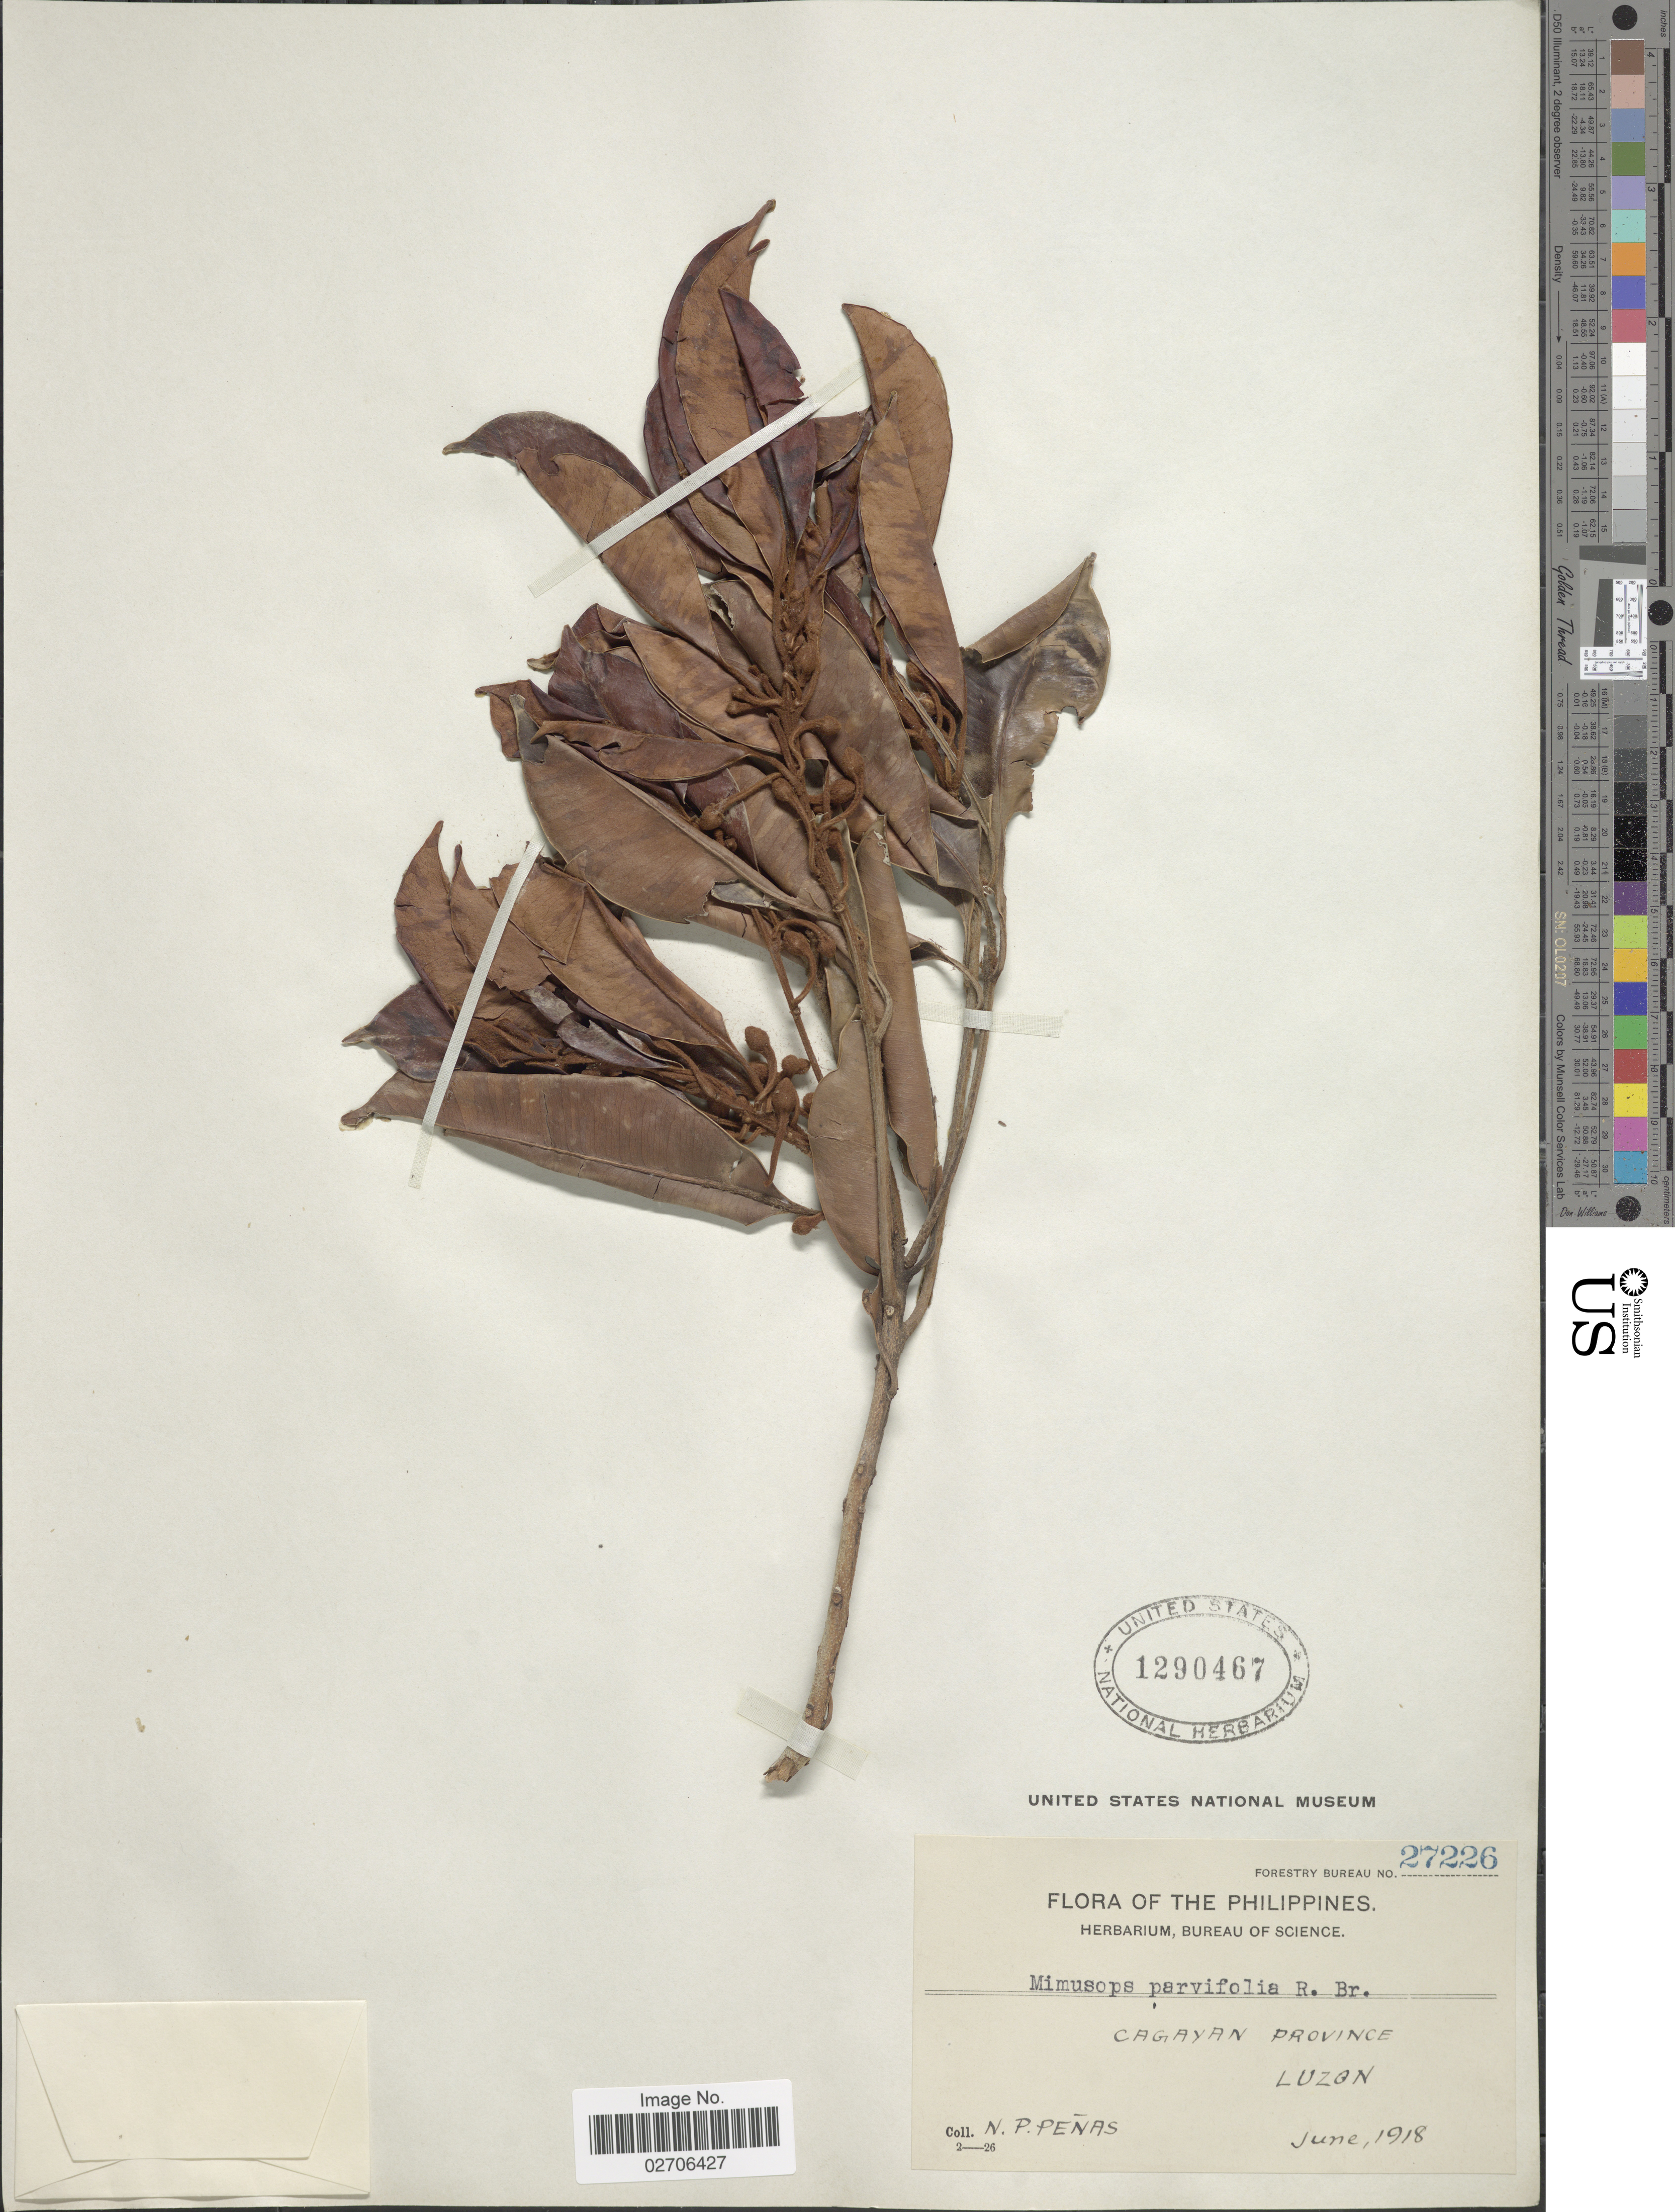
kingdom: Plantae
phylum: Tracheophyta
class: Magnoliopsida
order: Ericales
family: Sapotaceae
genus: Mimusops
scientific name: Mimusops parvifolia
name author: R. Br.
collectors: N. Penas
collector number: Forestry Bureau 27226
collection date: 1918-06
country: Philippines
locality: Cagayan Province, Luzon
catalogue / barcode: US 1290467